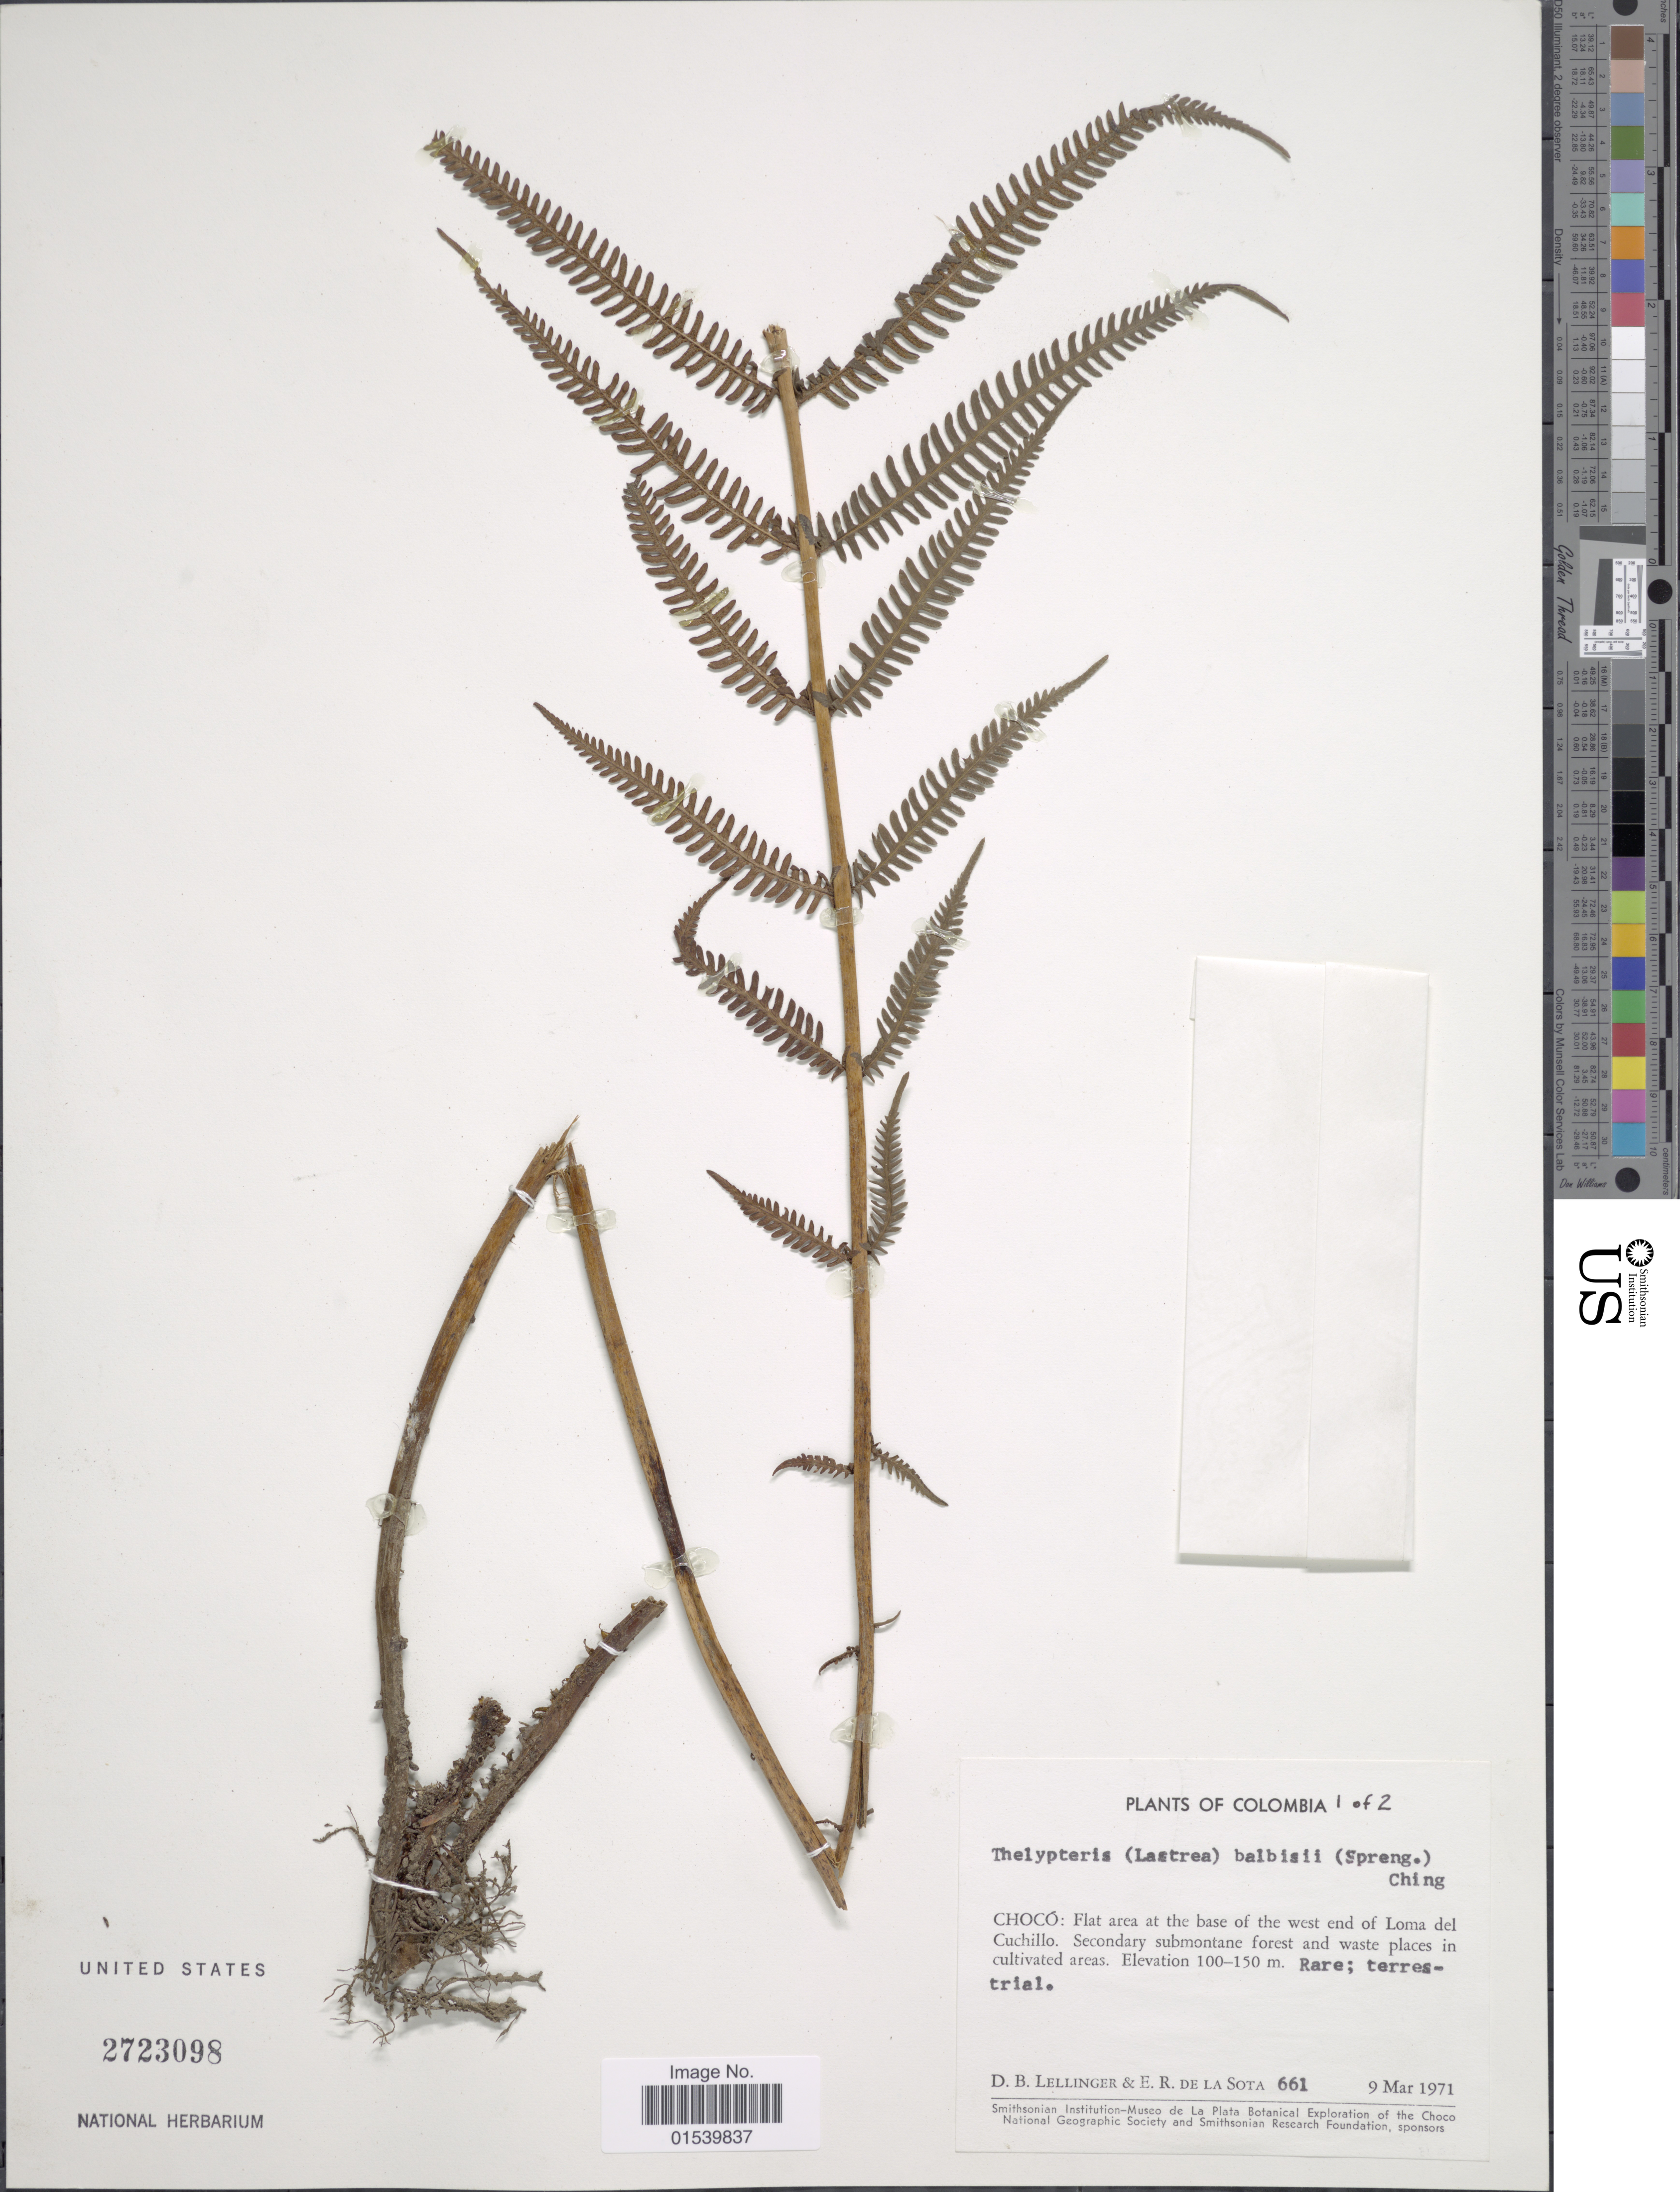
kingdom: Plantae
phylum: Tracheophyta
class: Polypodiopsida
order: Polypodiales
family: Thelypteridaceae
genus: Amauropelta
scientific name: Amauropelta balbisii (Spreng.) comb. nov., ined. 2015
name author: (Spreng.)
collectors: D. B. Lellinger & E. R. de la Sota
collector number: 661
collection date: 1971-03-09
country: Colombia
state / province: Chocó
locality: Flat area at the base of the west end of Loma del Cuchillo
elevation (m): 100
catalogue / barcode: US 2723098